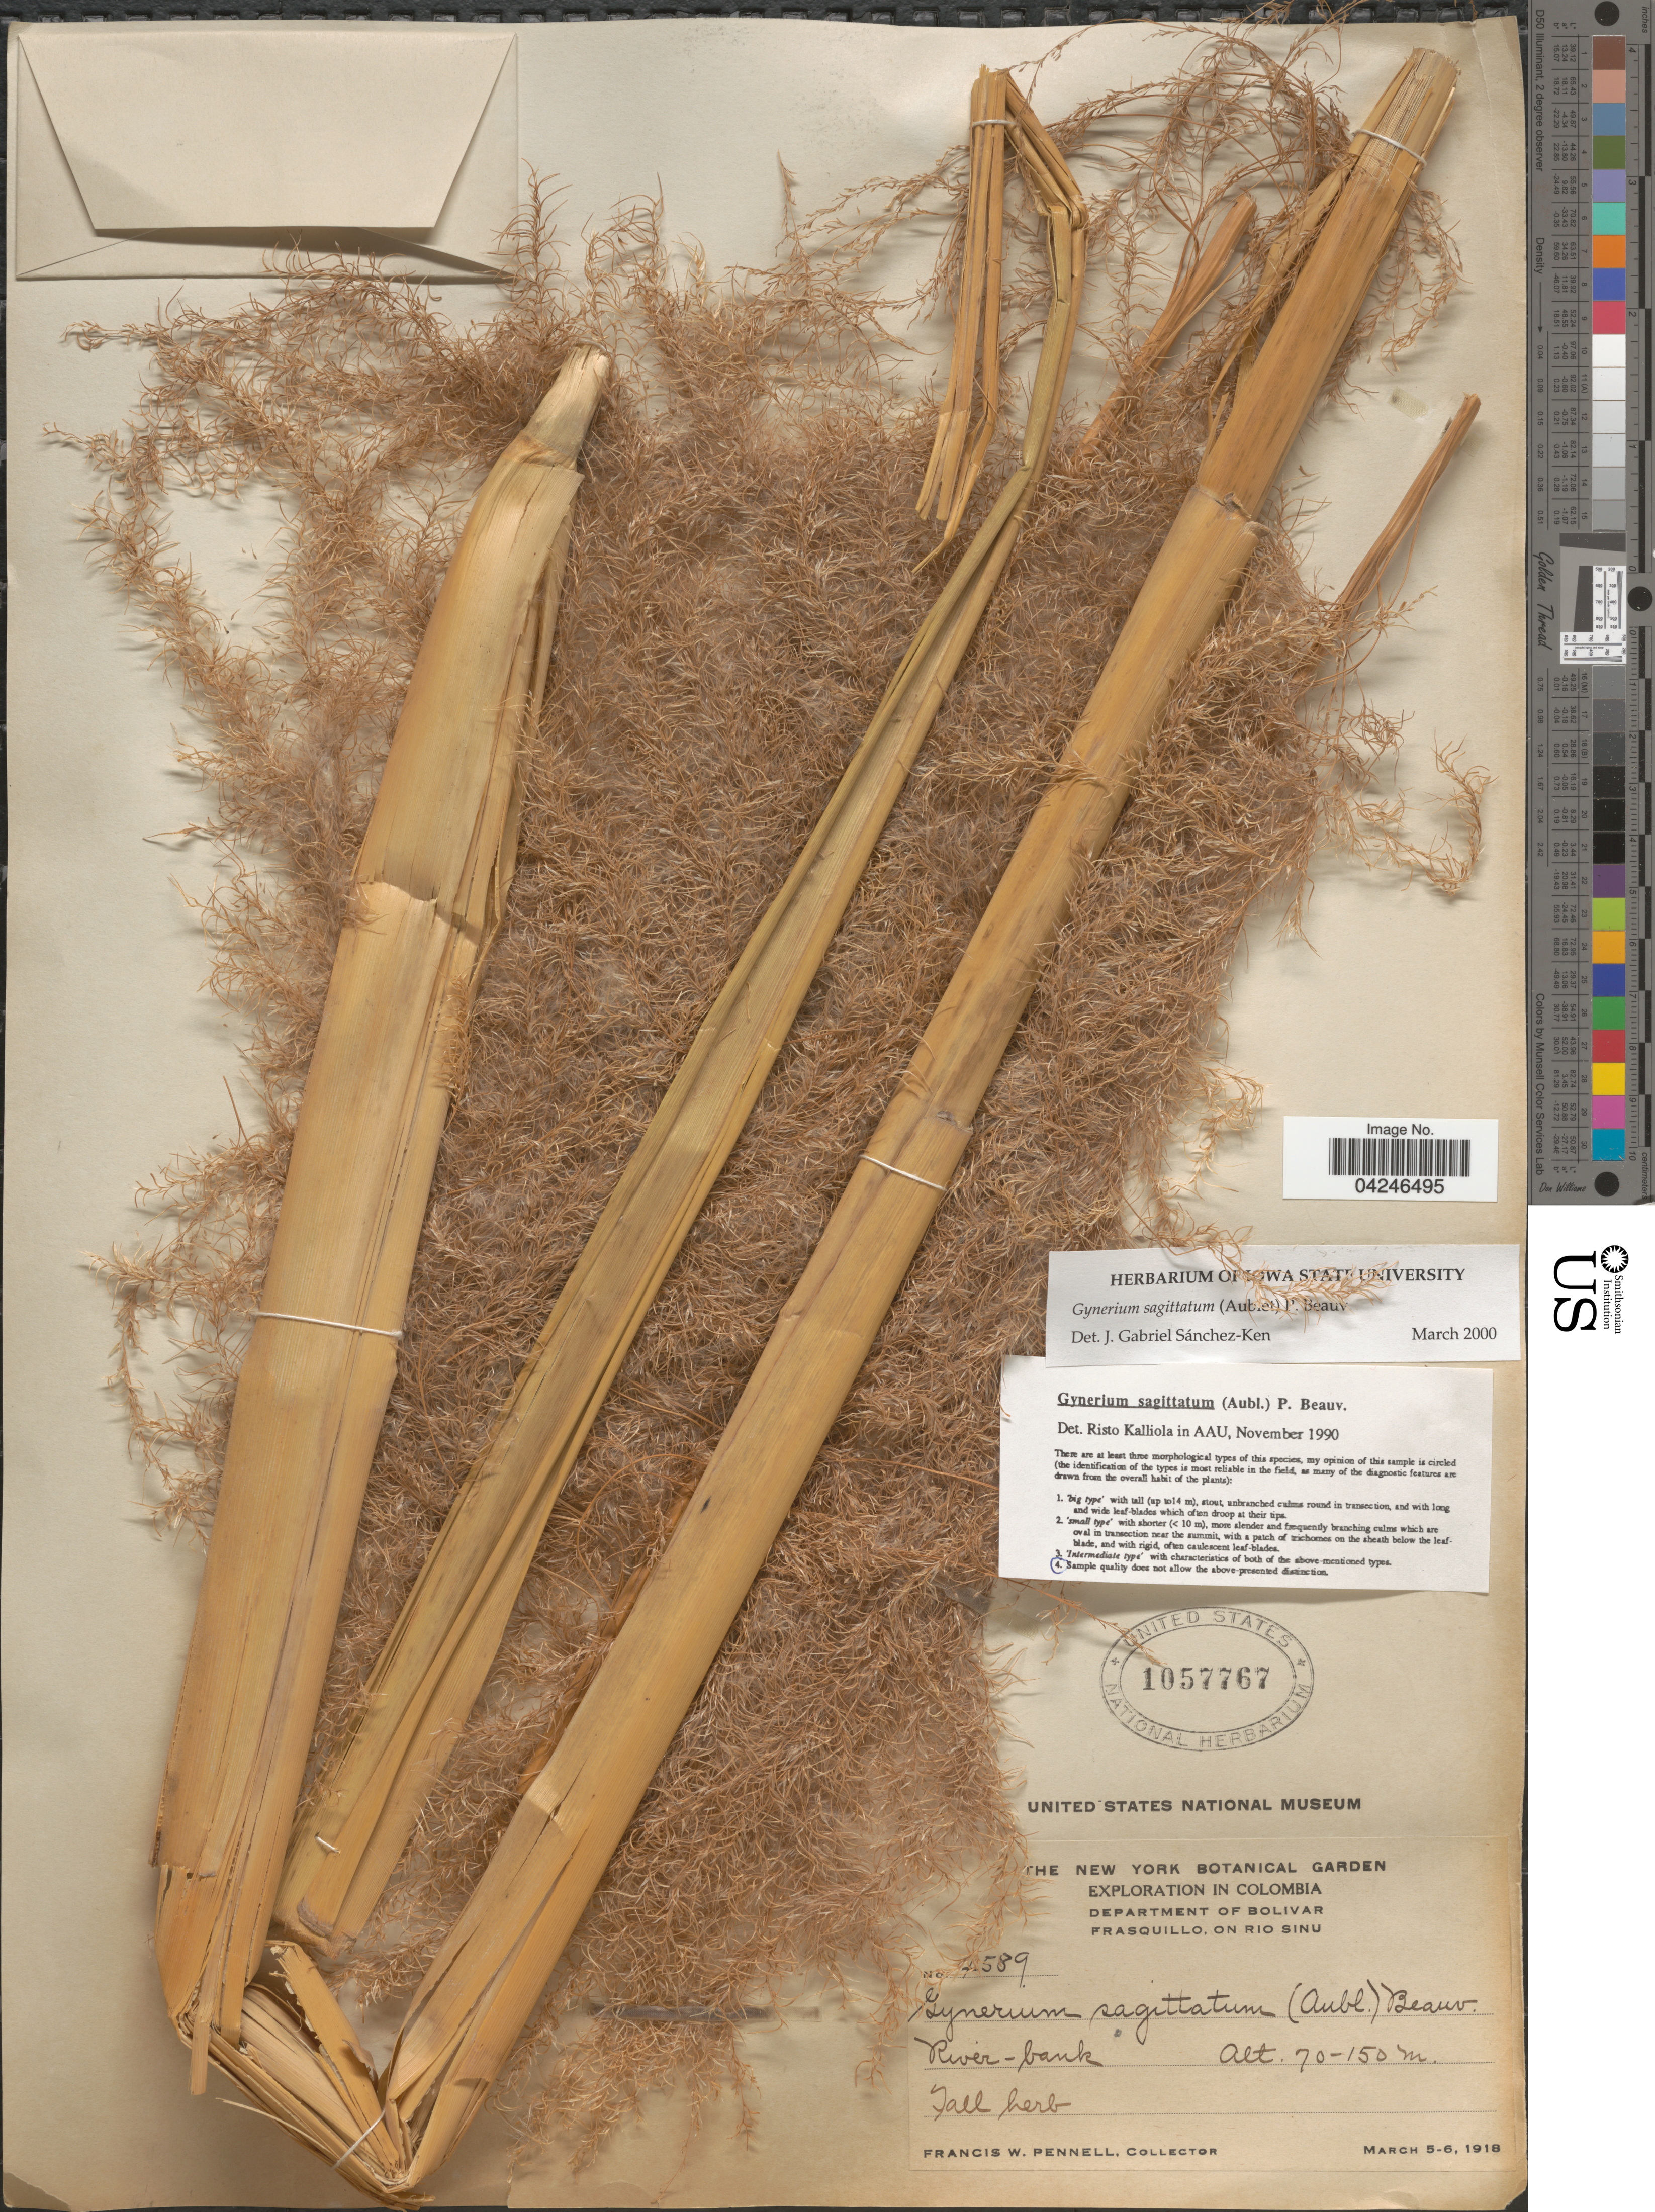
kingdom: Plantae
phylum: Tracheophyta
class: Liliopsida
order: Poales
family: Poaceae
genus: Gynerium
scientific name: Gynerium sagittatum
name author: (Aubl.) P. Beauv.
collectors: F. W. Pennell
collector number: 7589*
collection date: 1918-03-05/1918-03-06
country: Colombia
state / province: Bolívar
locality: Exploration in Colombia. Department of Bolivar, Frasquillo, on Rio Sinu. River-bank.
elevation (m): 70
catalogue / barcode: US 1057767